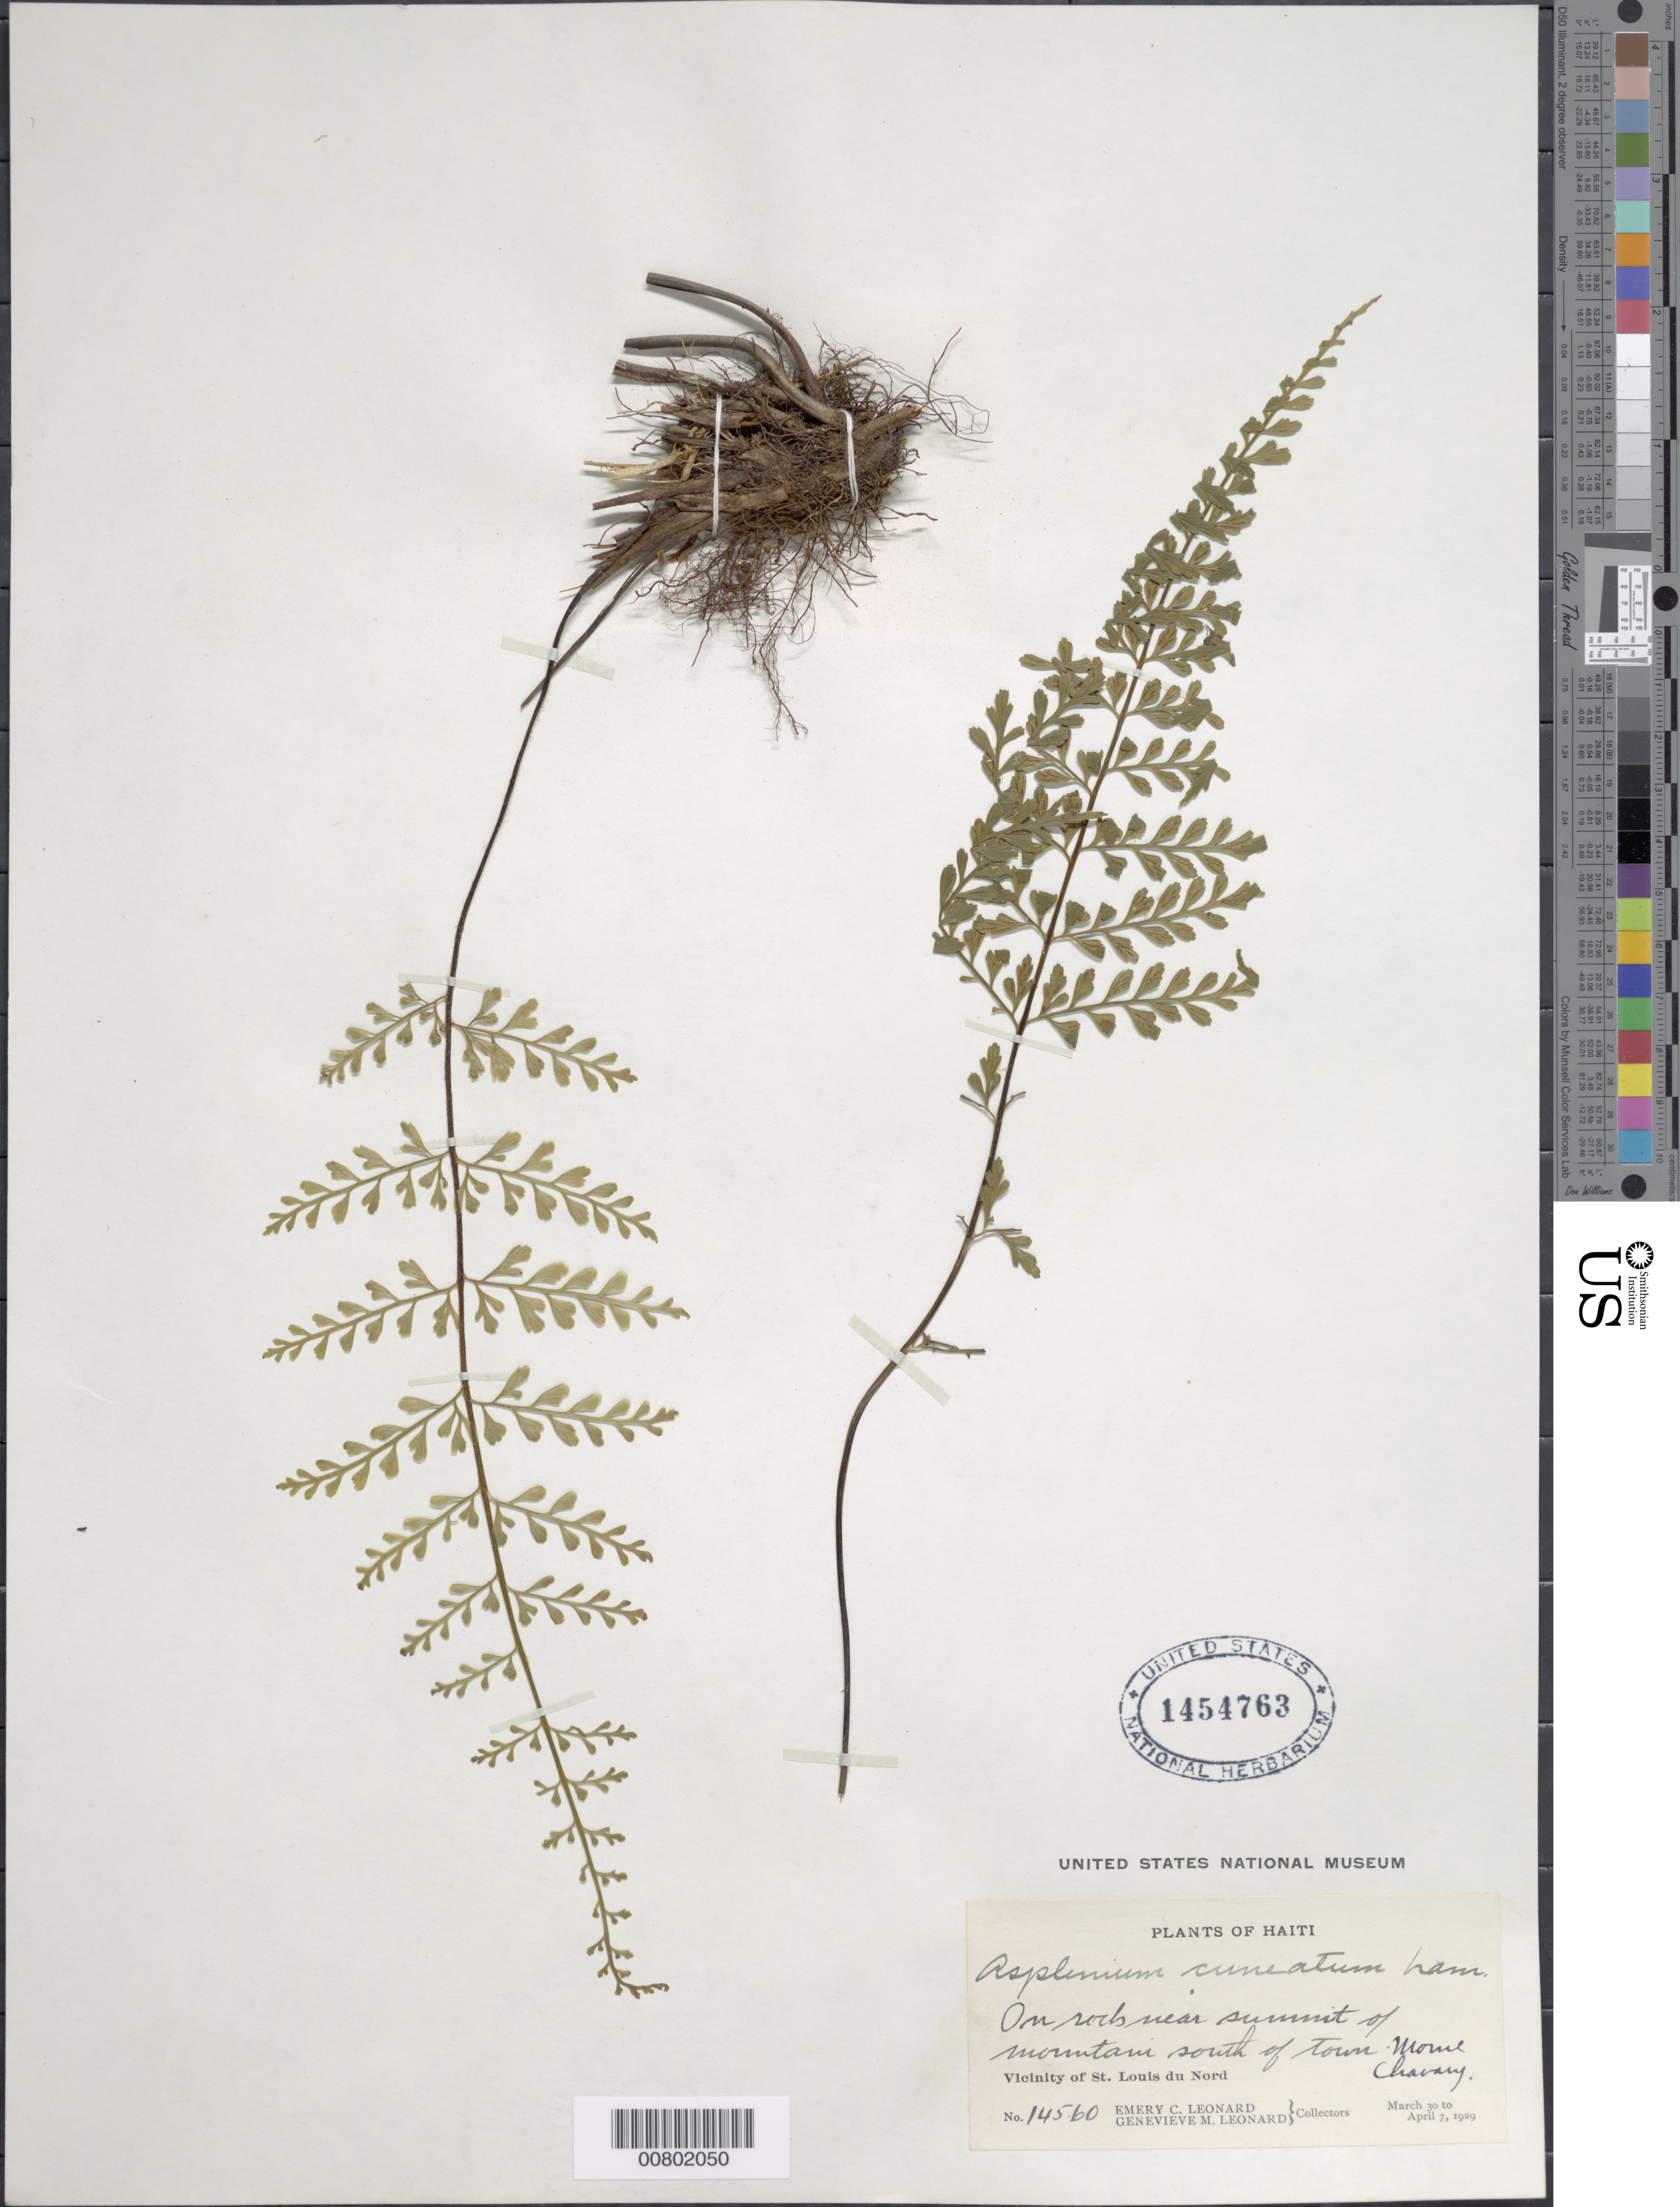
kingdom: Plantae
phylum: Tracheophyta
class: Polypodiopsida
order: Polypodiales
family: Aspleniaceae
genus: Asplenium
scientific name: Asplenium cuneatum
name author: Lam.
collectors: E. C. Leonard & G. M. Leonard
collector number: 14560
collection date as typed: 30 Mar 1929 to 07 Apr 1929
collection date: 1929-03-30/1929-04-07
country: Haiti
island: Hispaniola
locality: St. Louis du Nord, S of town, Morne Chavary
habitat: On rock, near summit of mountain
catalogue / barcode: US 1454763